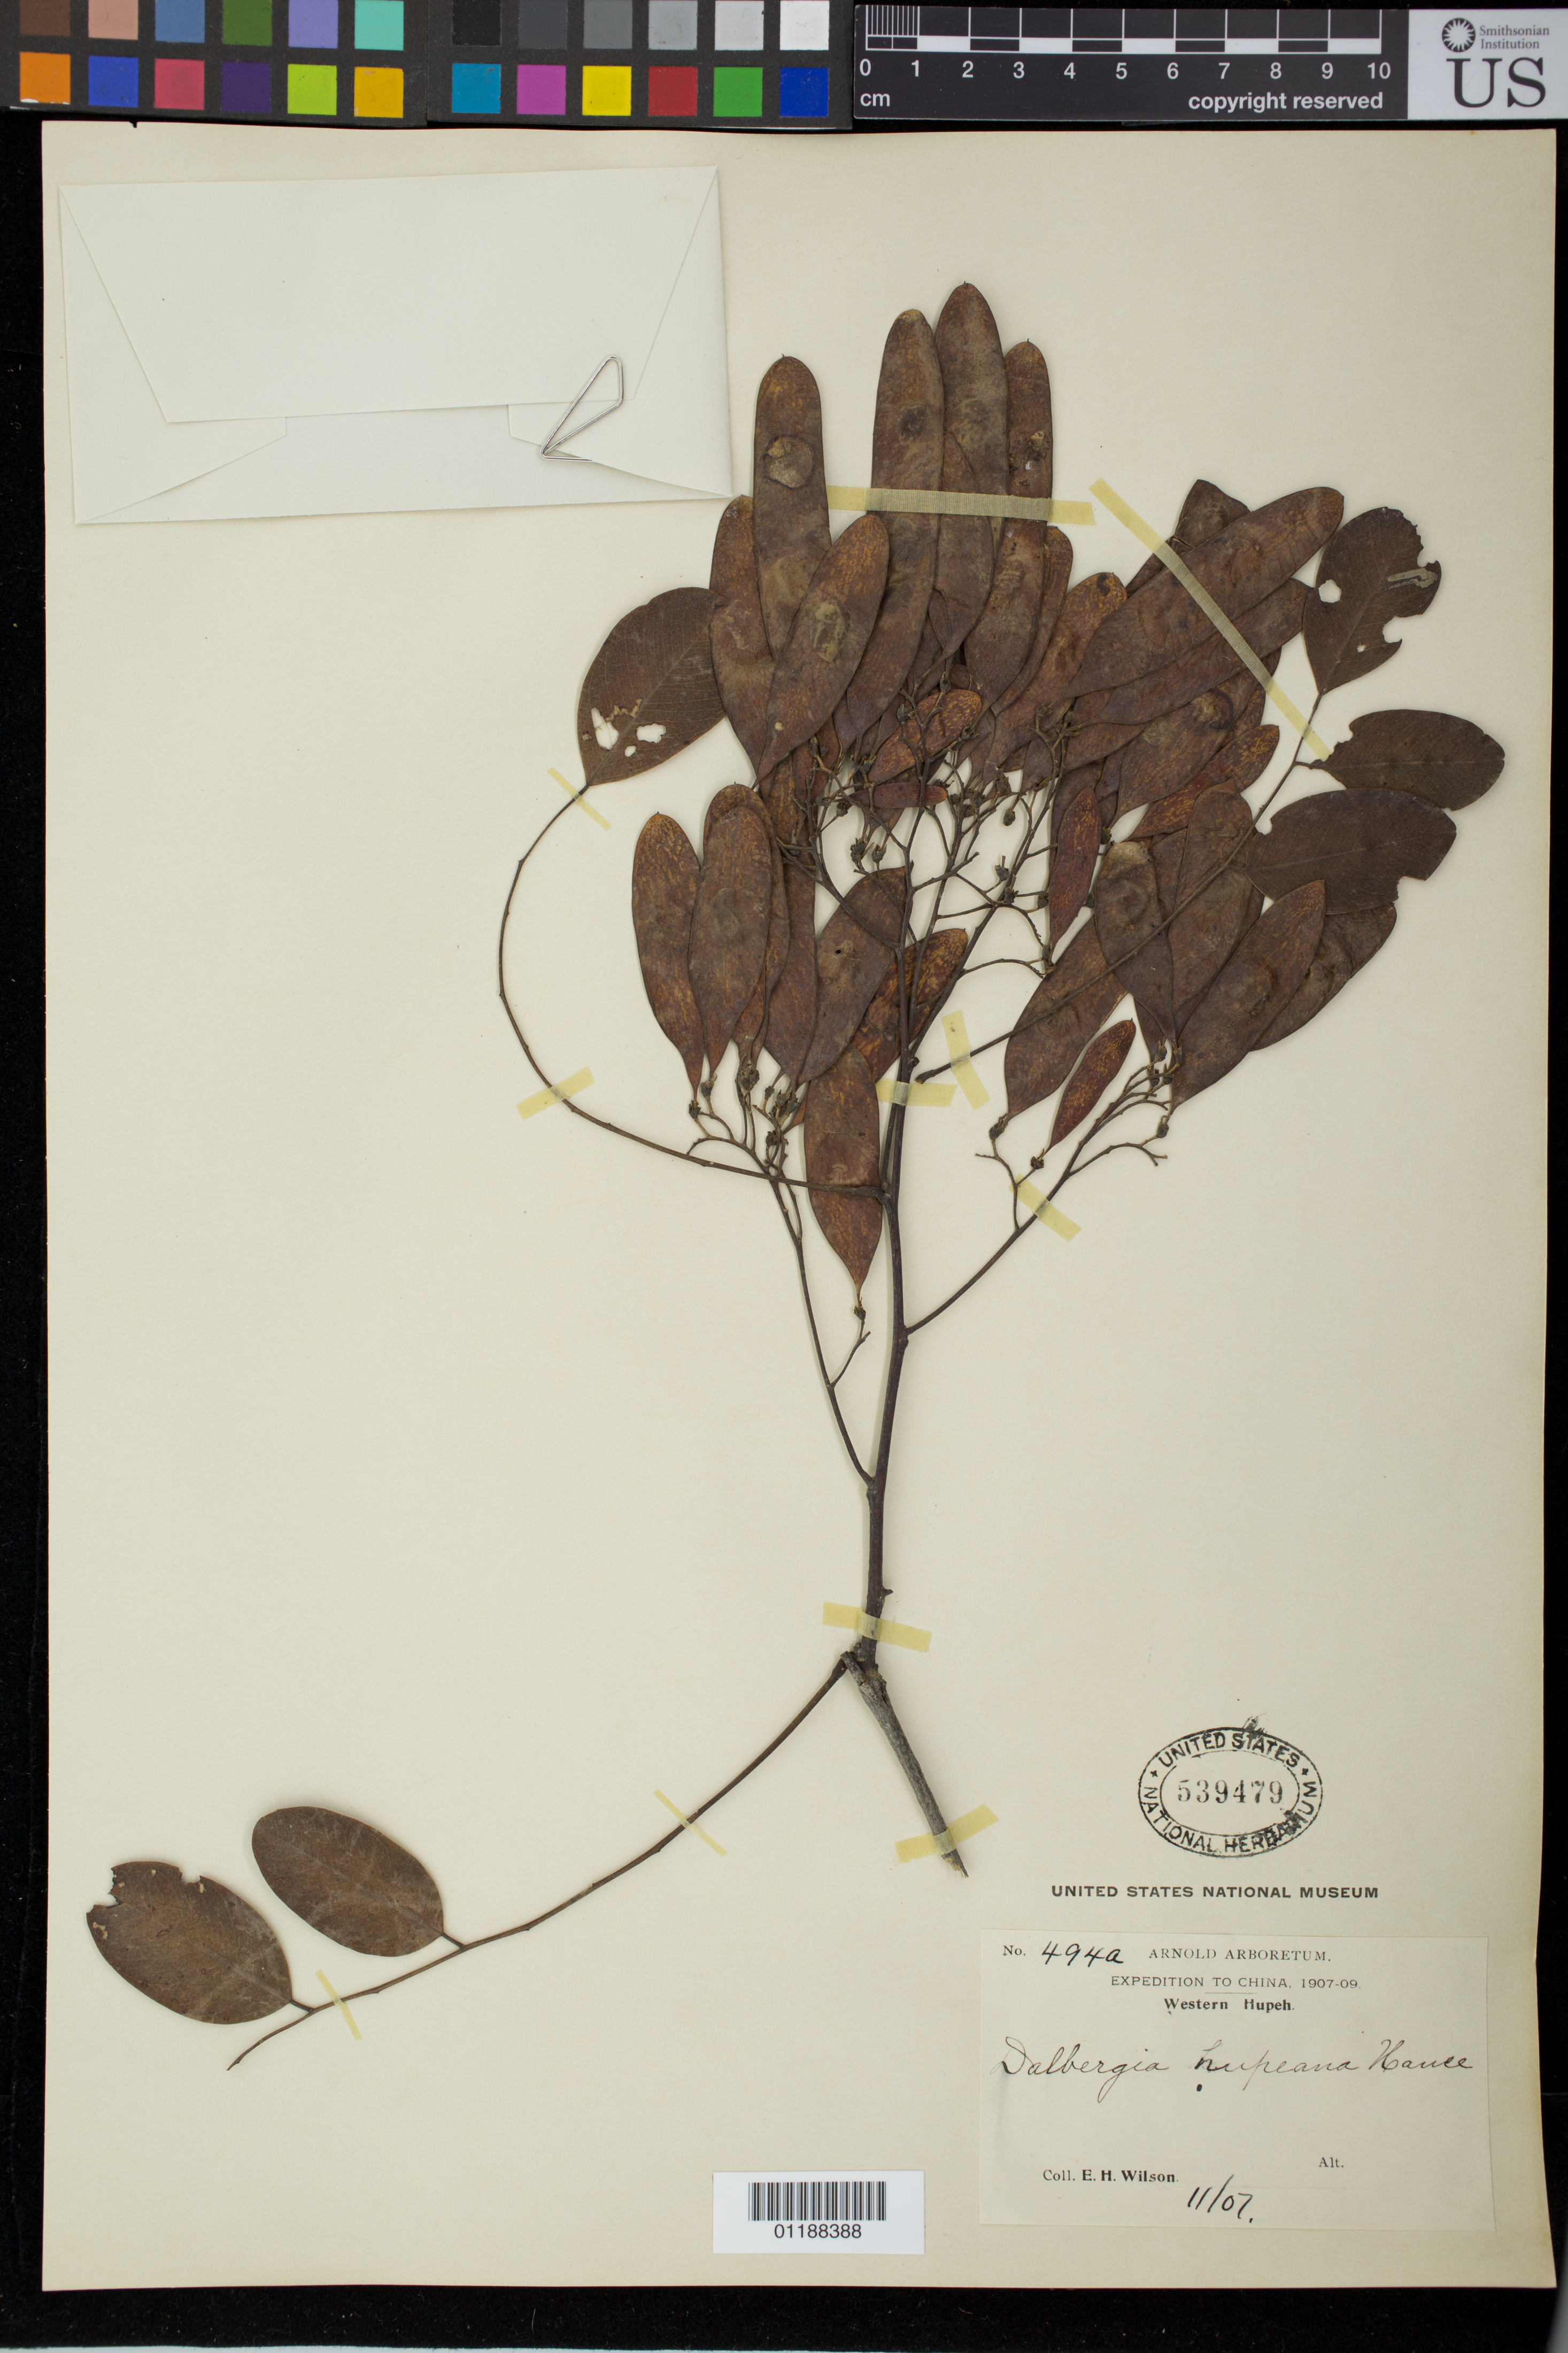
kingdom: Plantae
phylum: Tracheophyta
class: Magnoliopsida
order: Fabales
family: Fabaceae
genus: Dalbergia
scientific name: Dalbergia hupeana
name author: Hance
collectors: E. H. Wilson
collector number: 494a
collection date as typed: Nov 1907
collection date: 1907-11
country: China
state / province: Hubei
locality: Western Hupeh.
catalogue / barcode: US 539479